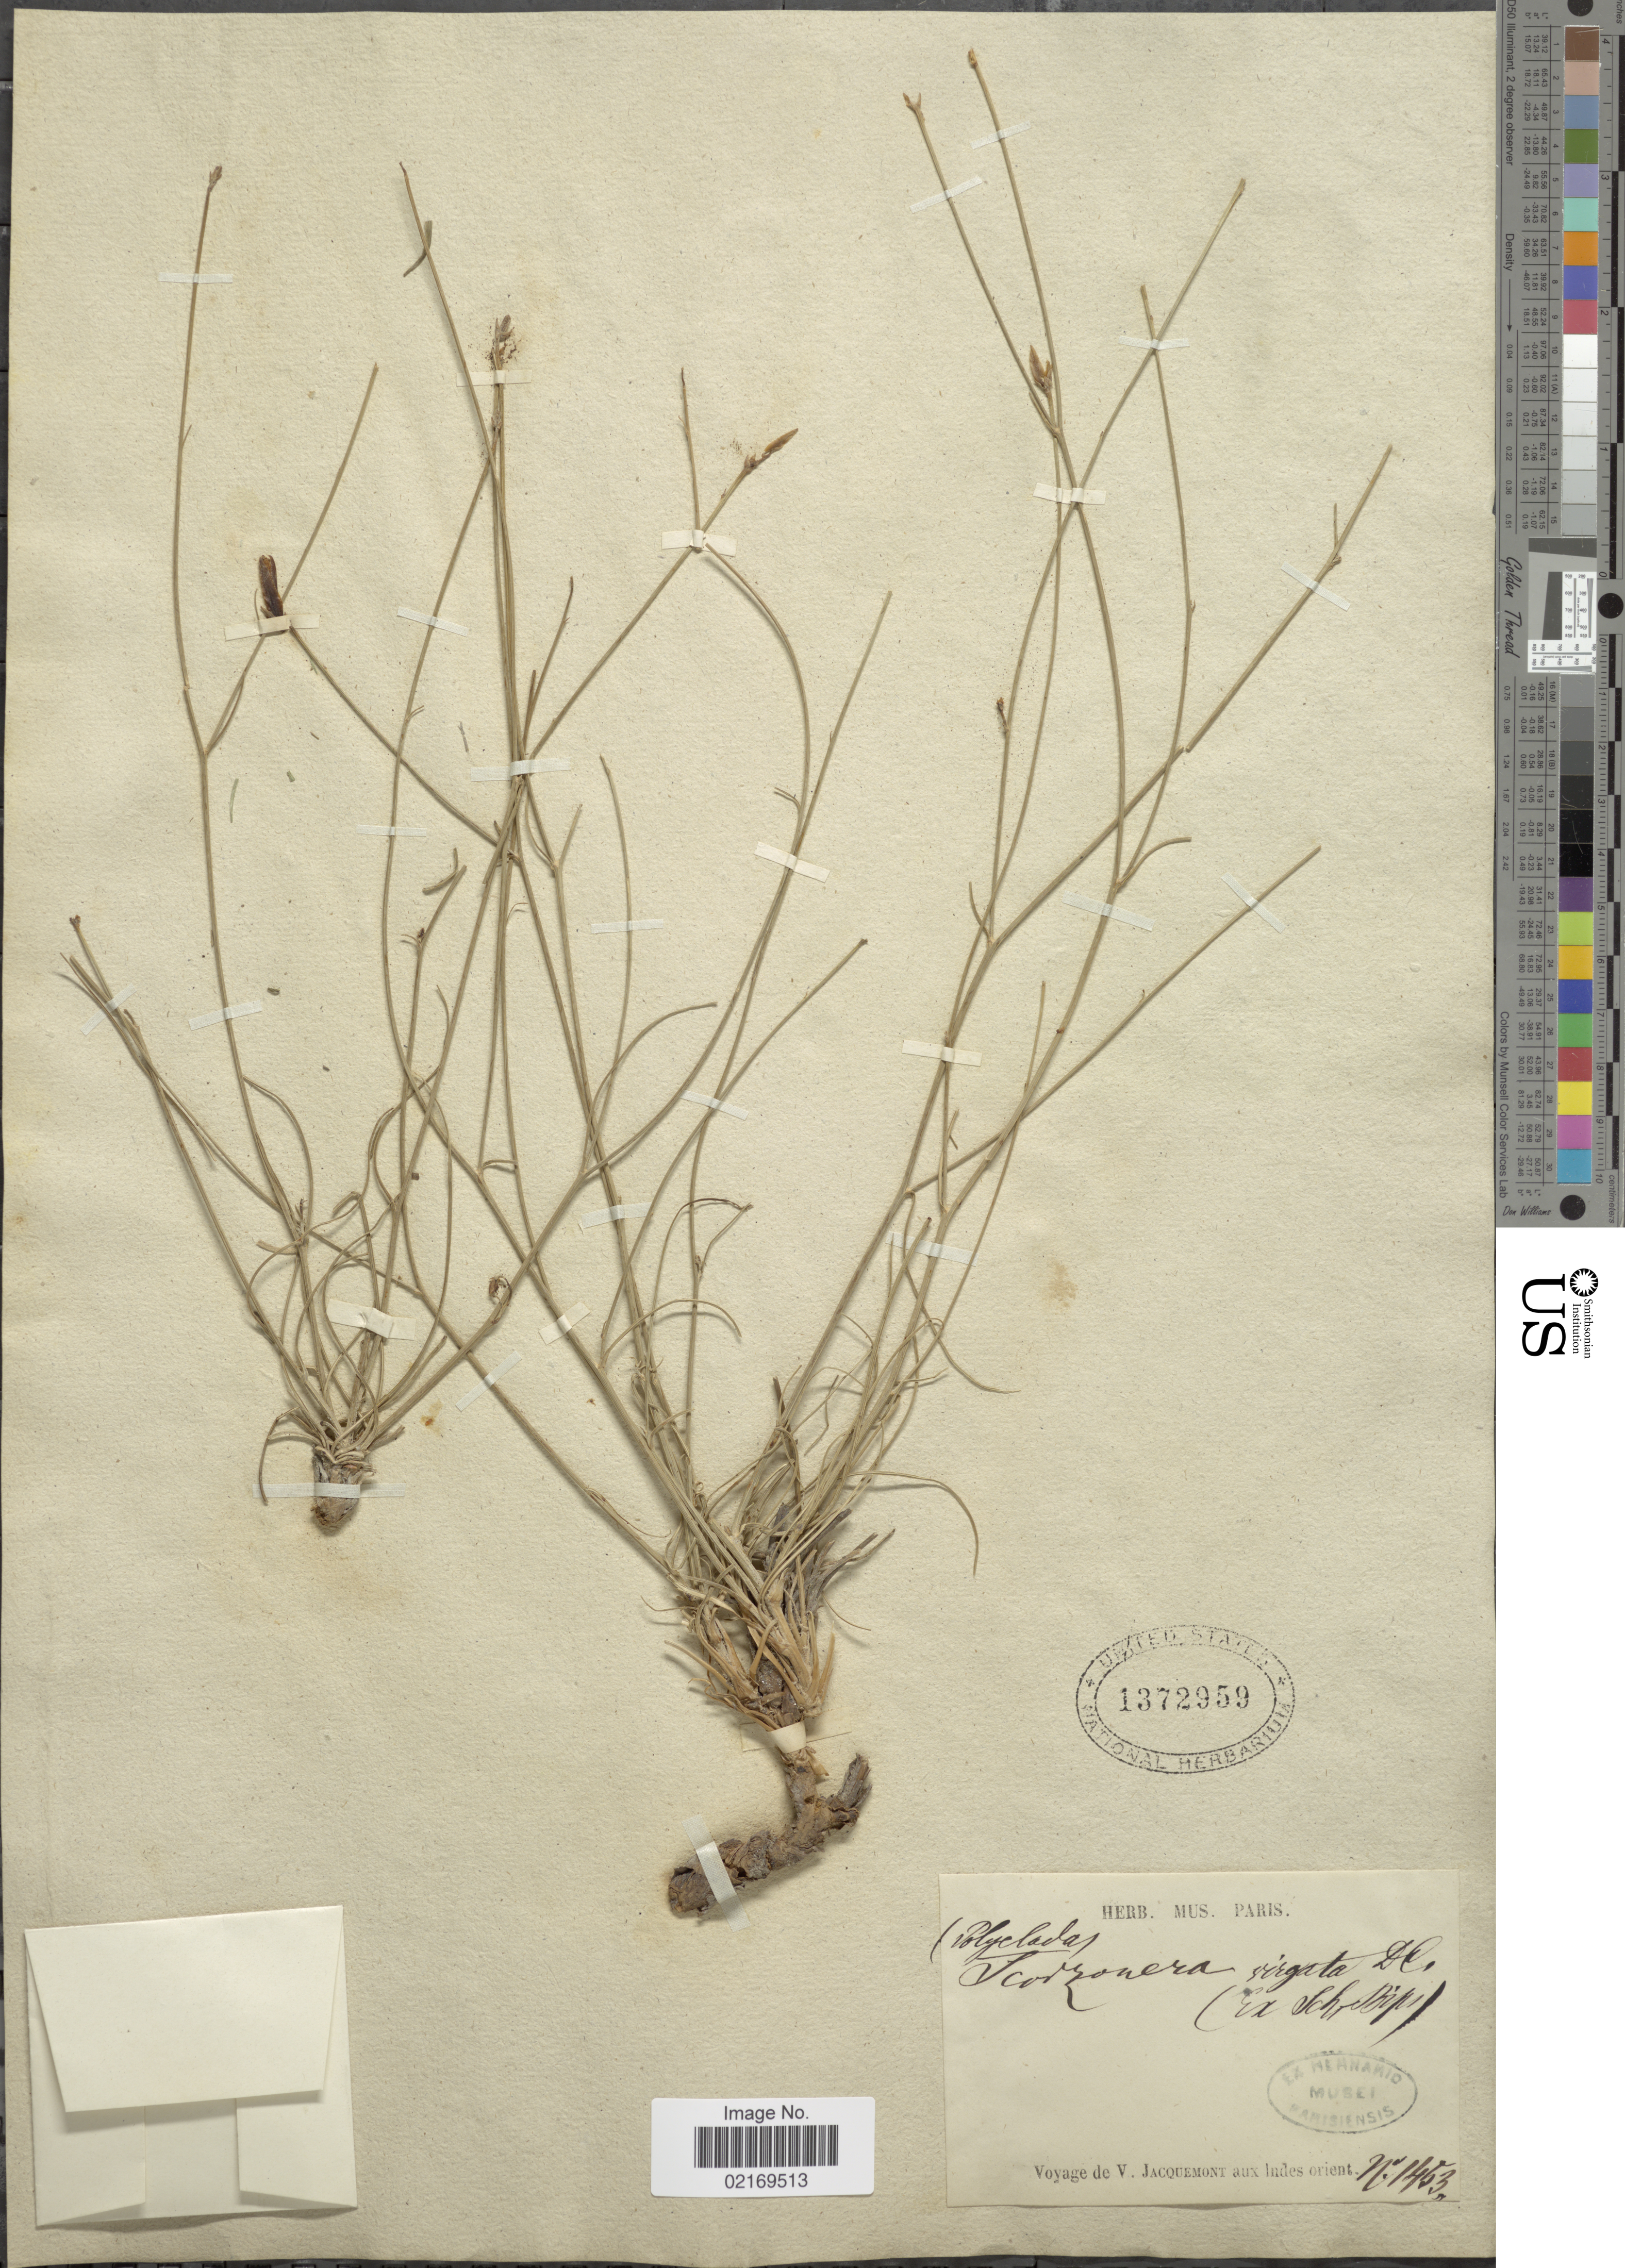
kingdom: Plantae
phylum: Tracheophyta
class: Magnoliopsida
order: Asterales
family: Asteraceae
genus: Scorzonera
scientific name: Scorzonera virgata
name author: DC.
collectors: V. Jacquemont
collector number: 1453*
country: India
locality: Aux Indes orient.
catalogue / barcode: US 1372959